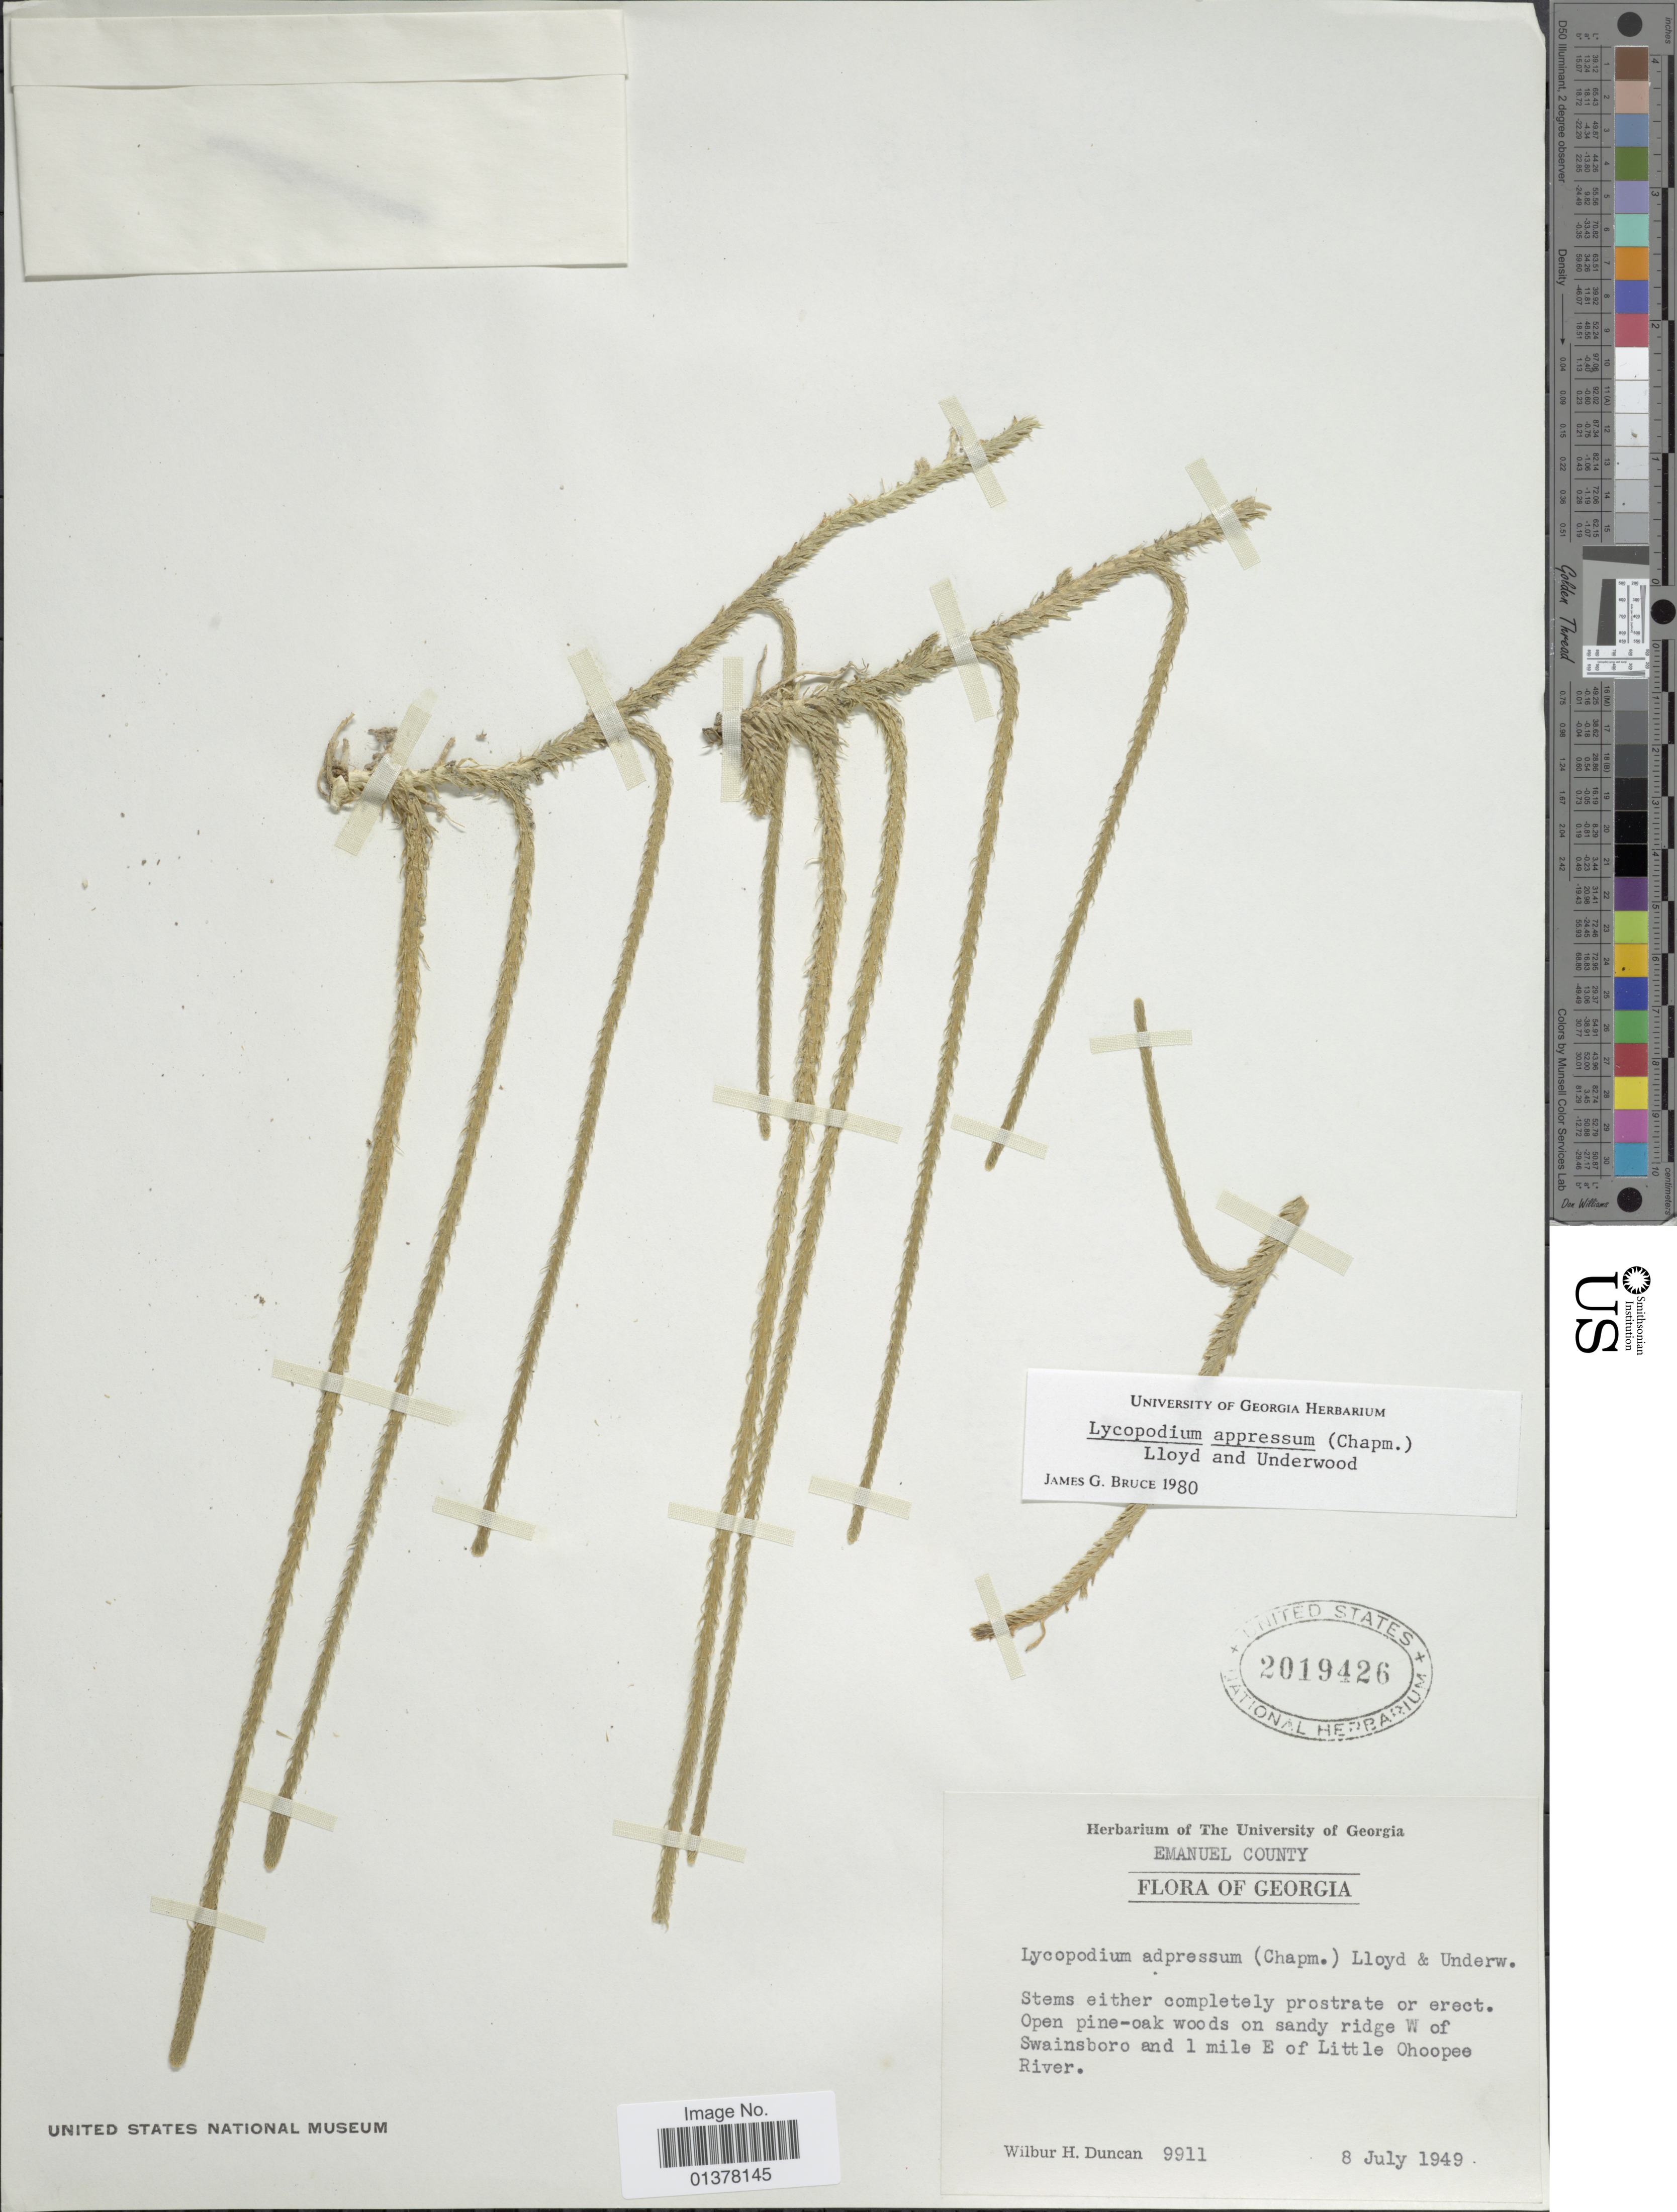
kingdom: Plantae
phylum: Tracheophyta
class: Lycopodiopsida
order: Lycopodiales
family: Lycopodiaceae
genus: Lycopodiella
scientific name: Lycopodiella appressa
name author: (Chapm.) Cranfill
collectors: W. H. Duncan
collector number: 9911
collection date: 1949-07-08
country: United States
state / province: Georgia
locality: Open pine-oak woods on sandy ridge W of Swainsboro and 1 mile E of Little Choopee River, Emanuel County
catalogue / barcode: US 2019426